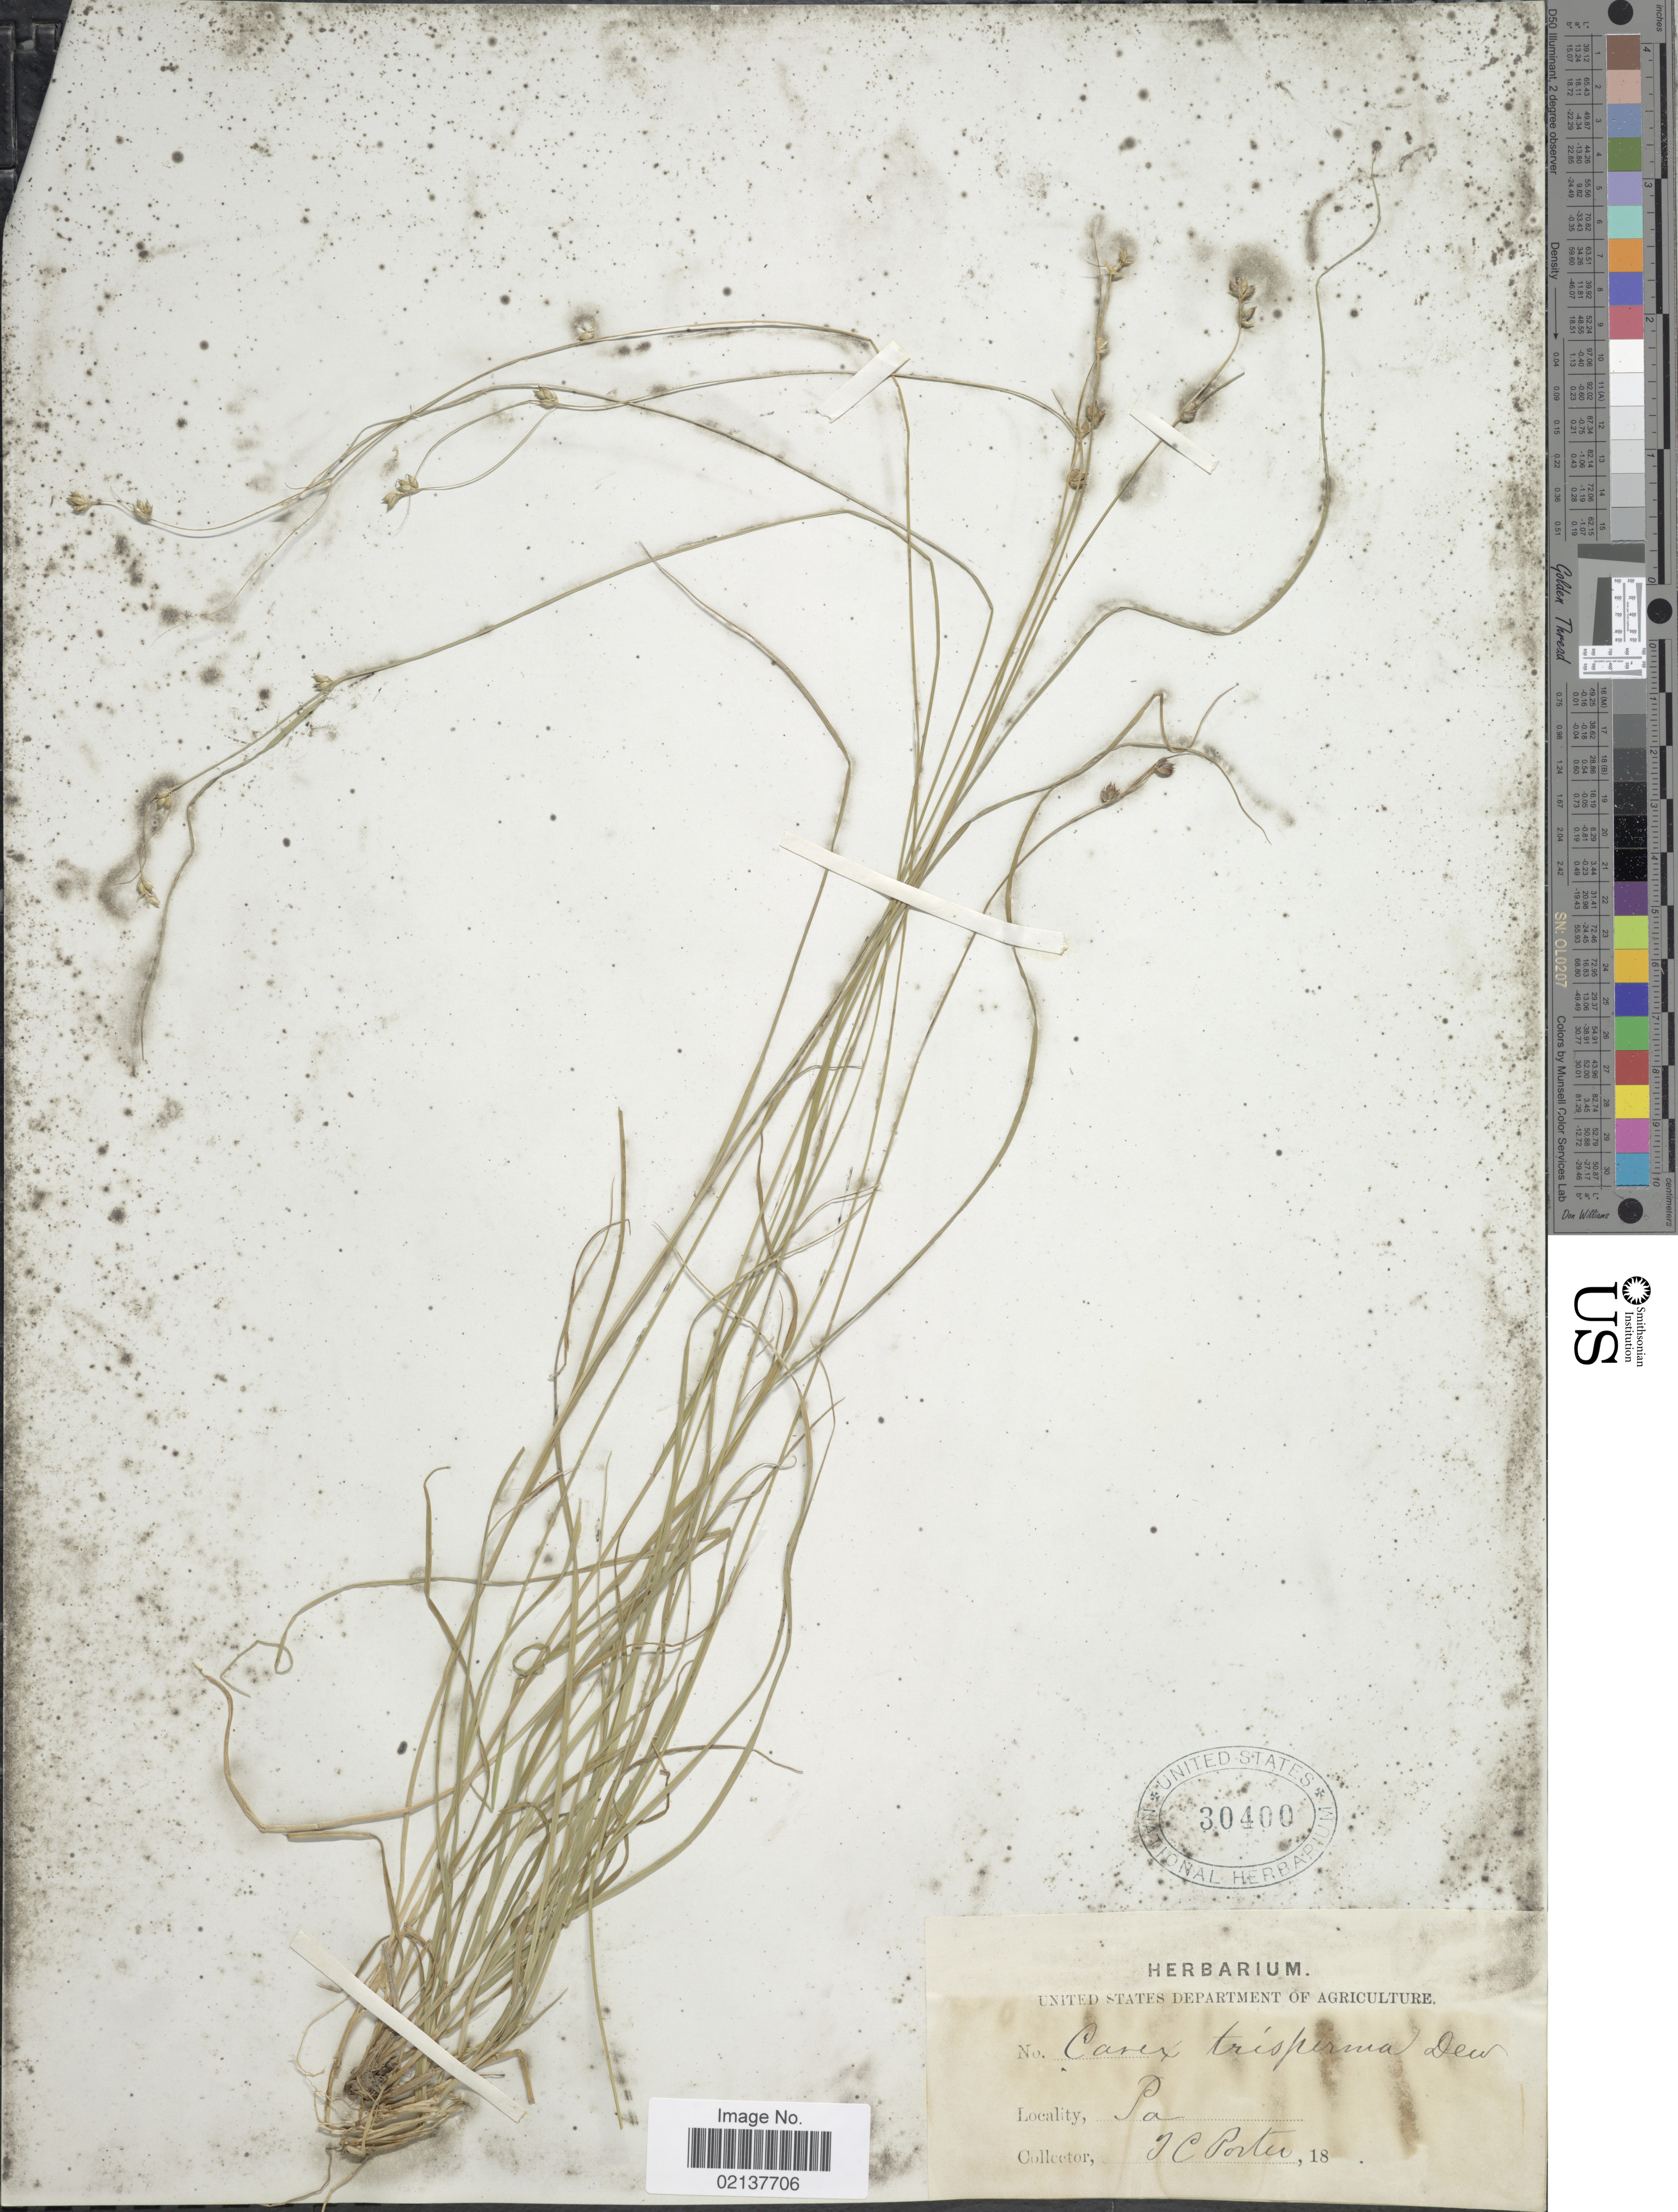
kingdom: Plantae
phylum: Tracheophyta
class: Liliopsida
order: Poales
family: Cyperaceae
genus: Carex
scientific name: Carex trisperma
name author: Dewey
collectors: T. Porter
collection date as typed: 18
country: United States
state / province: Pennsylvania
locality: Pa.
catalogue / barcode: US 30400